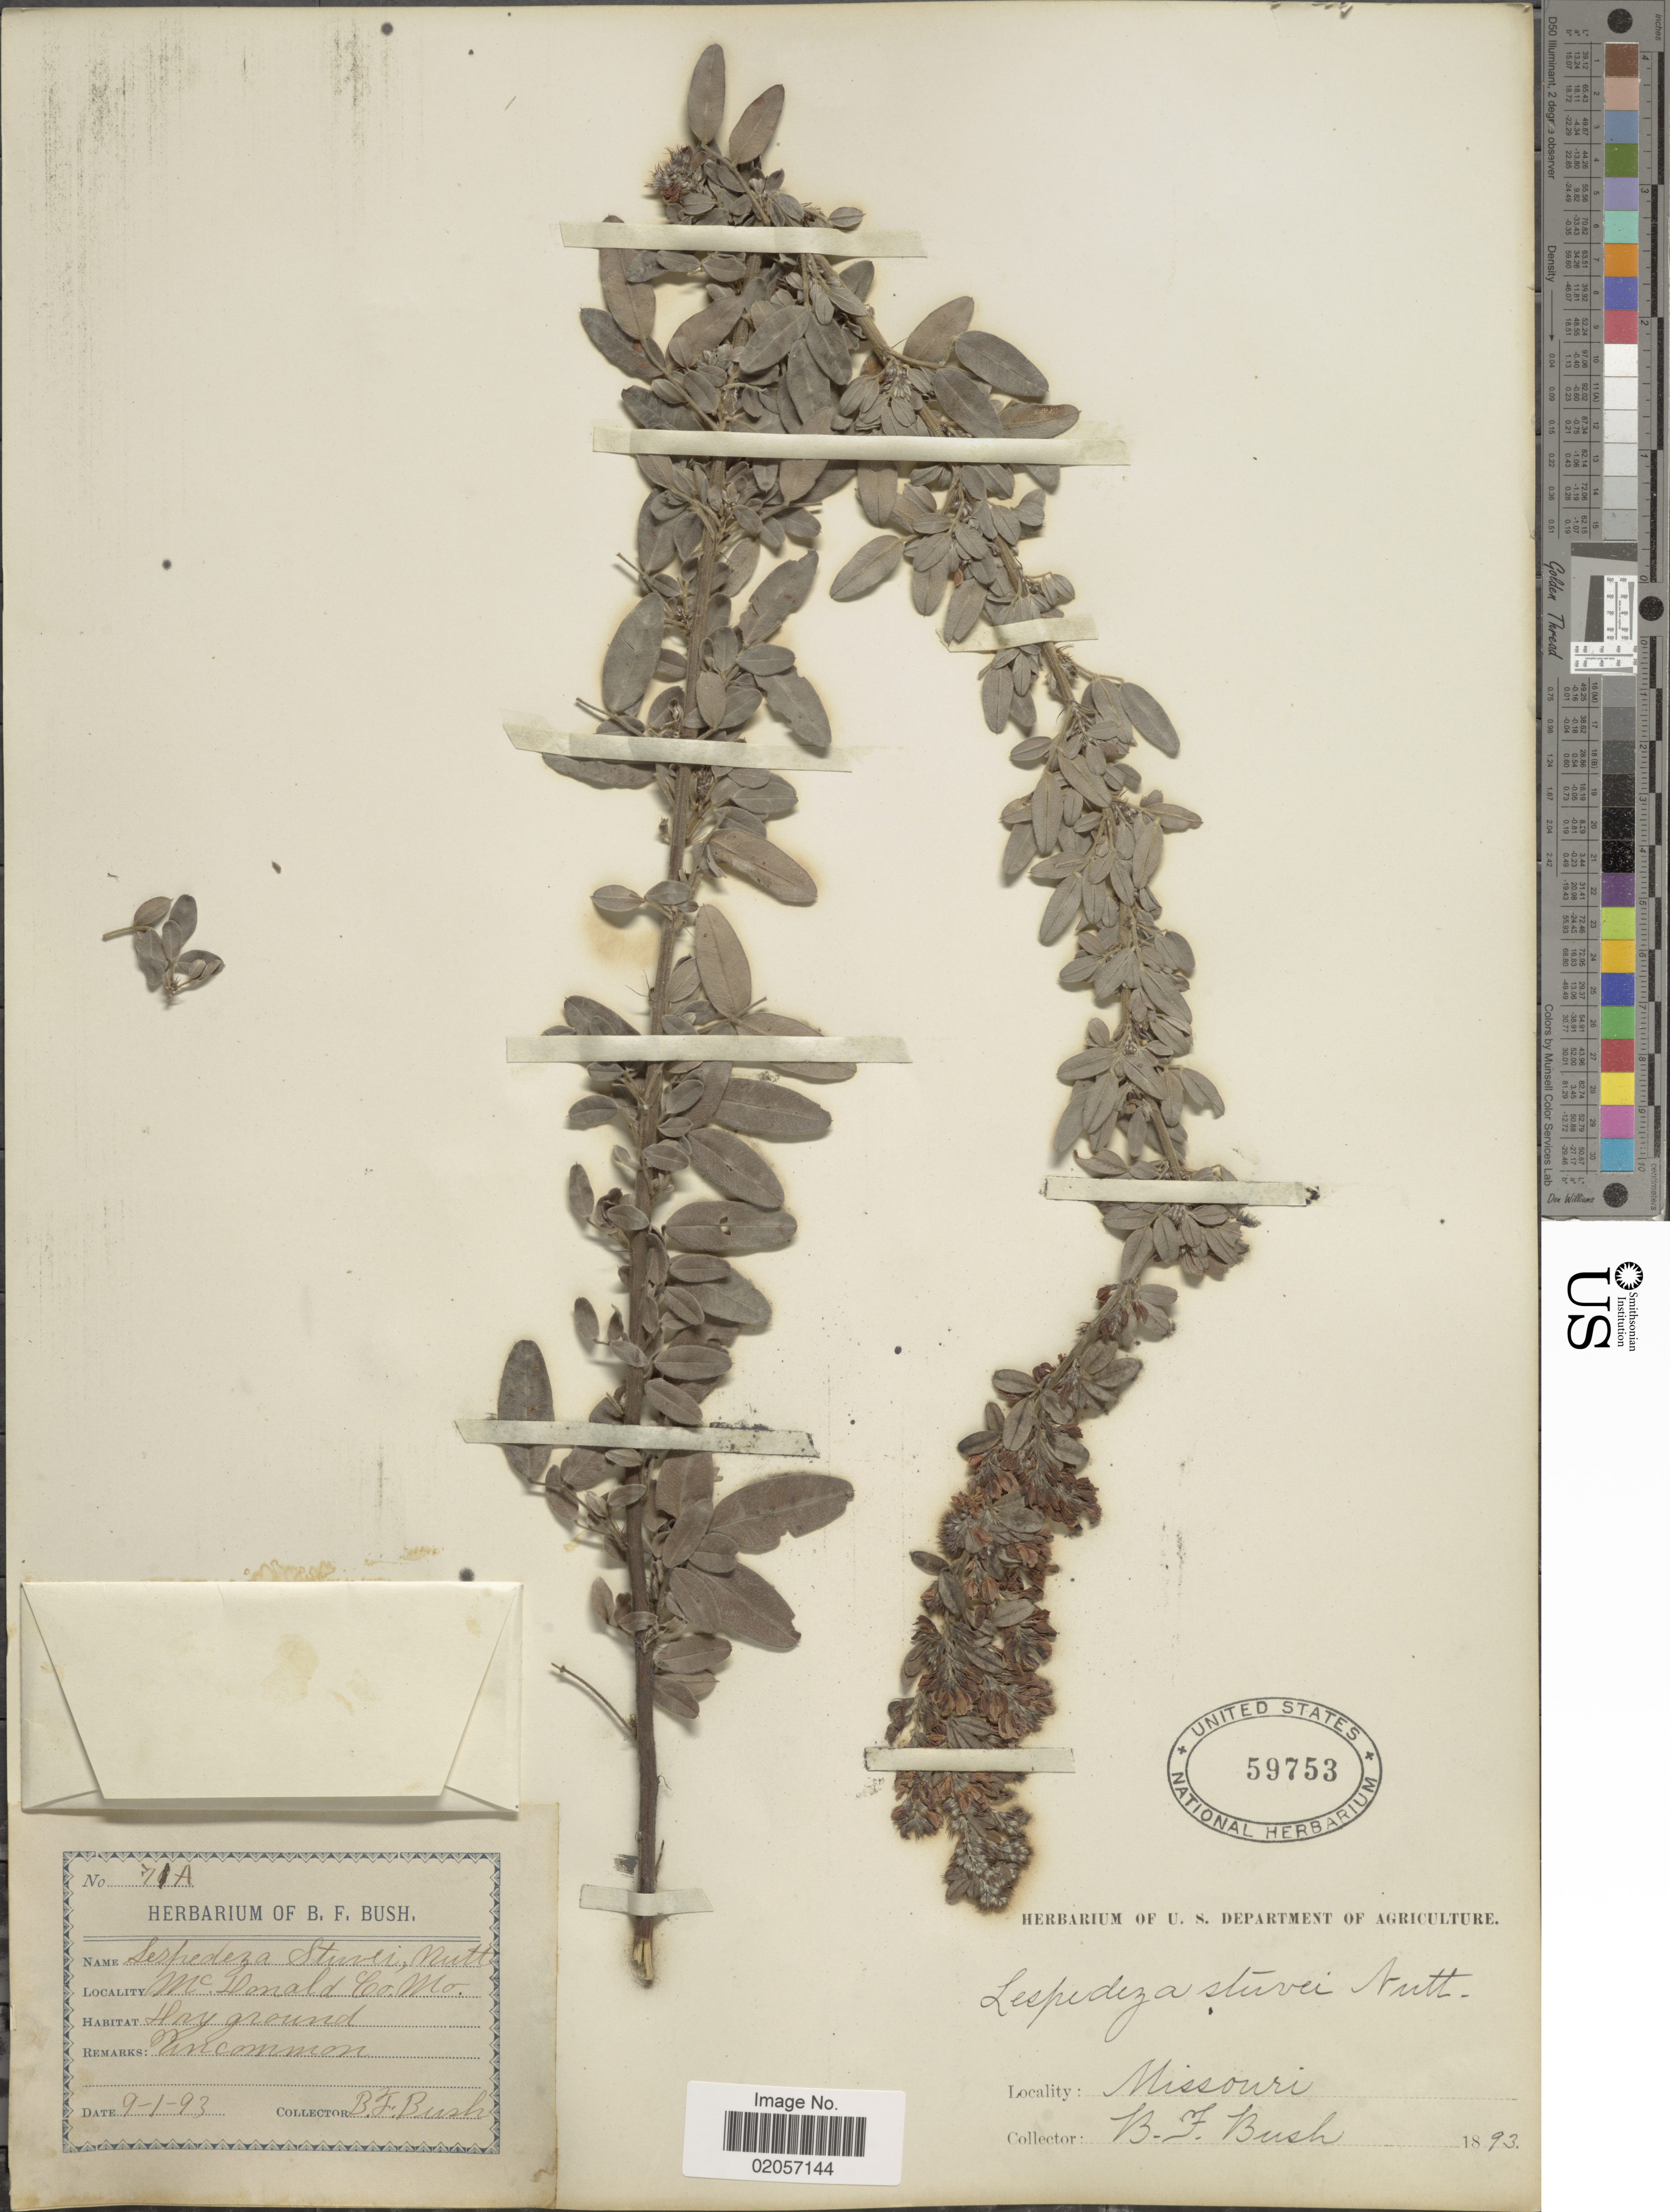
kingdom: Plantae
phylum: Tracheophyta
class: Magnoliopsida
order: Fabales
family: Fabaceae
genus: Lespedeza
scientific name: Lespedeza stuevei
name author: Nutt.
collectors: B. F. Bush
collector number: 71A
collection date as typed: Transcribed d/m/y: 1/9/93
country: United States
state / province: Missouri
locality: McDonald Co.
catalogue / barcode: US 59753